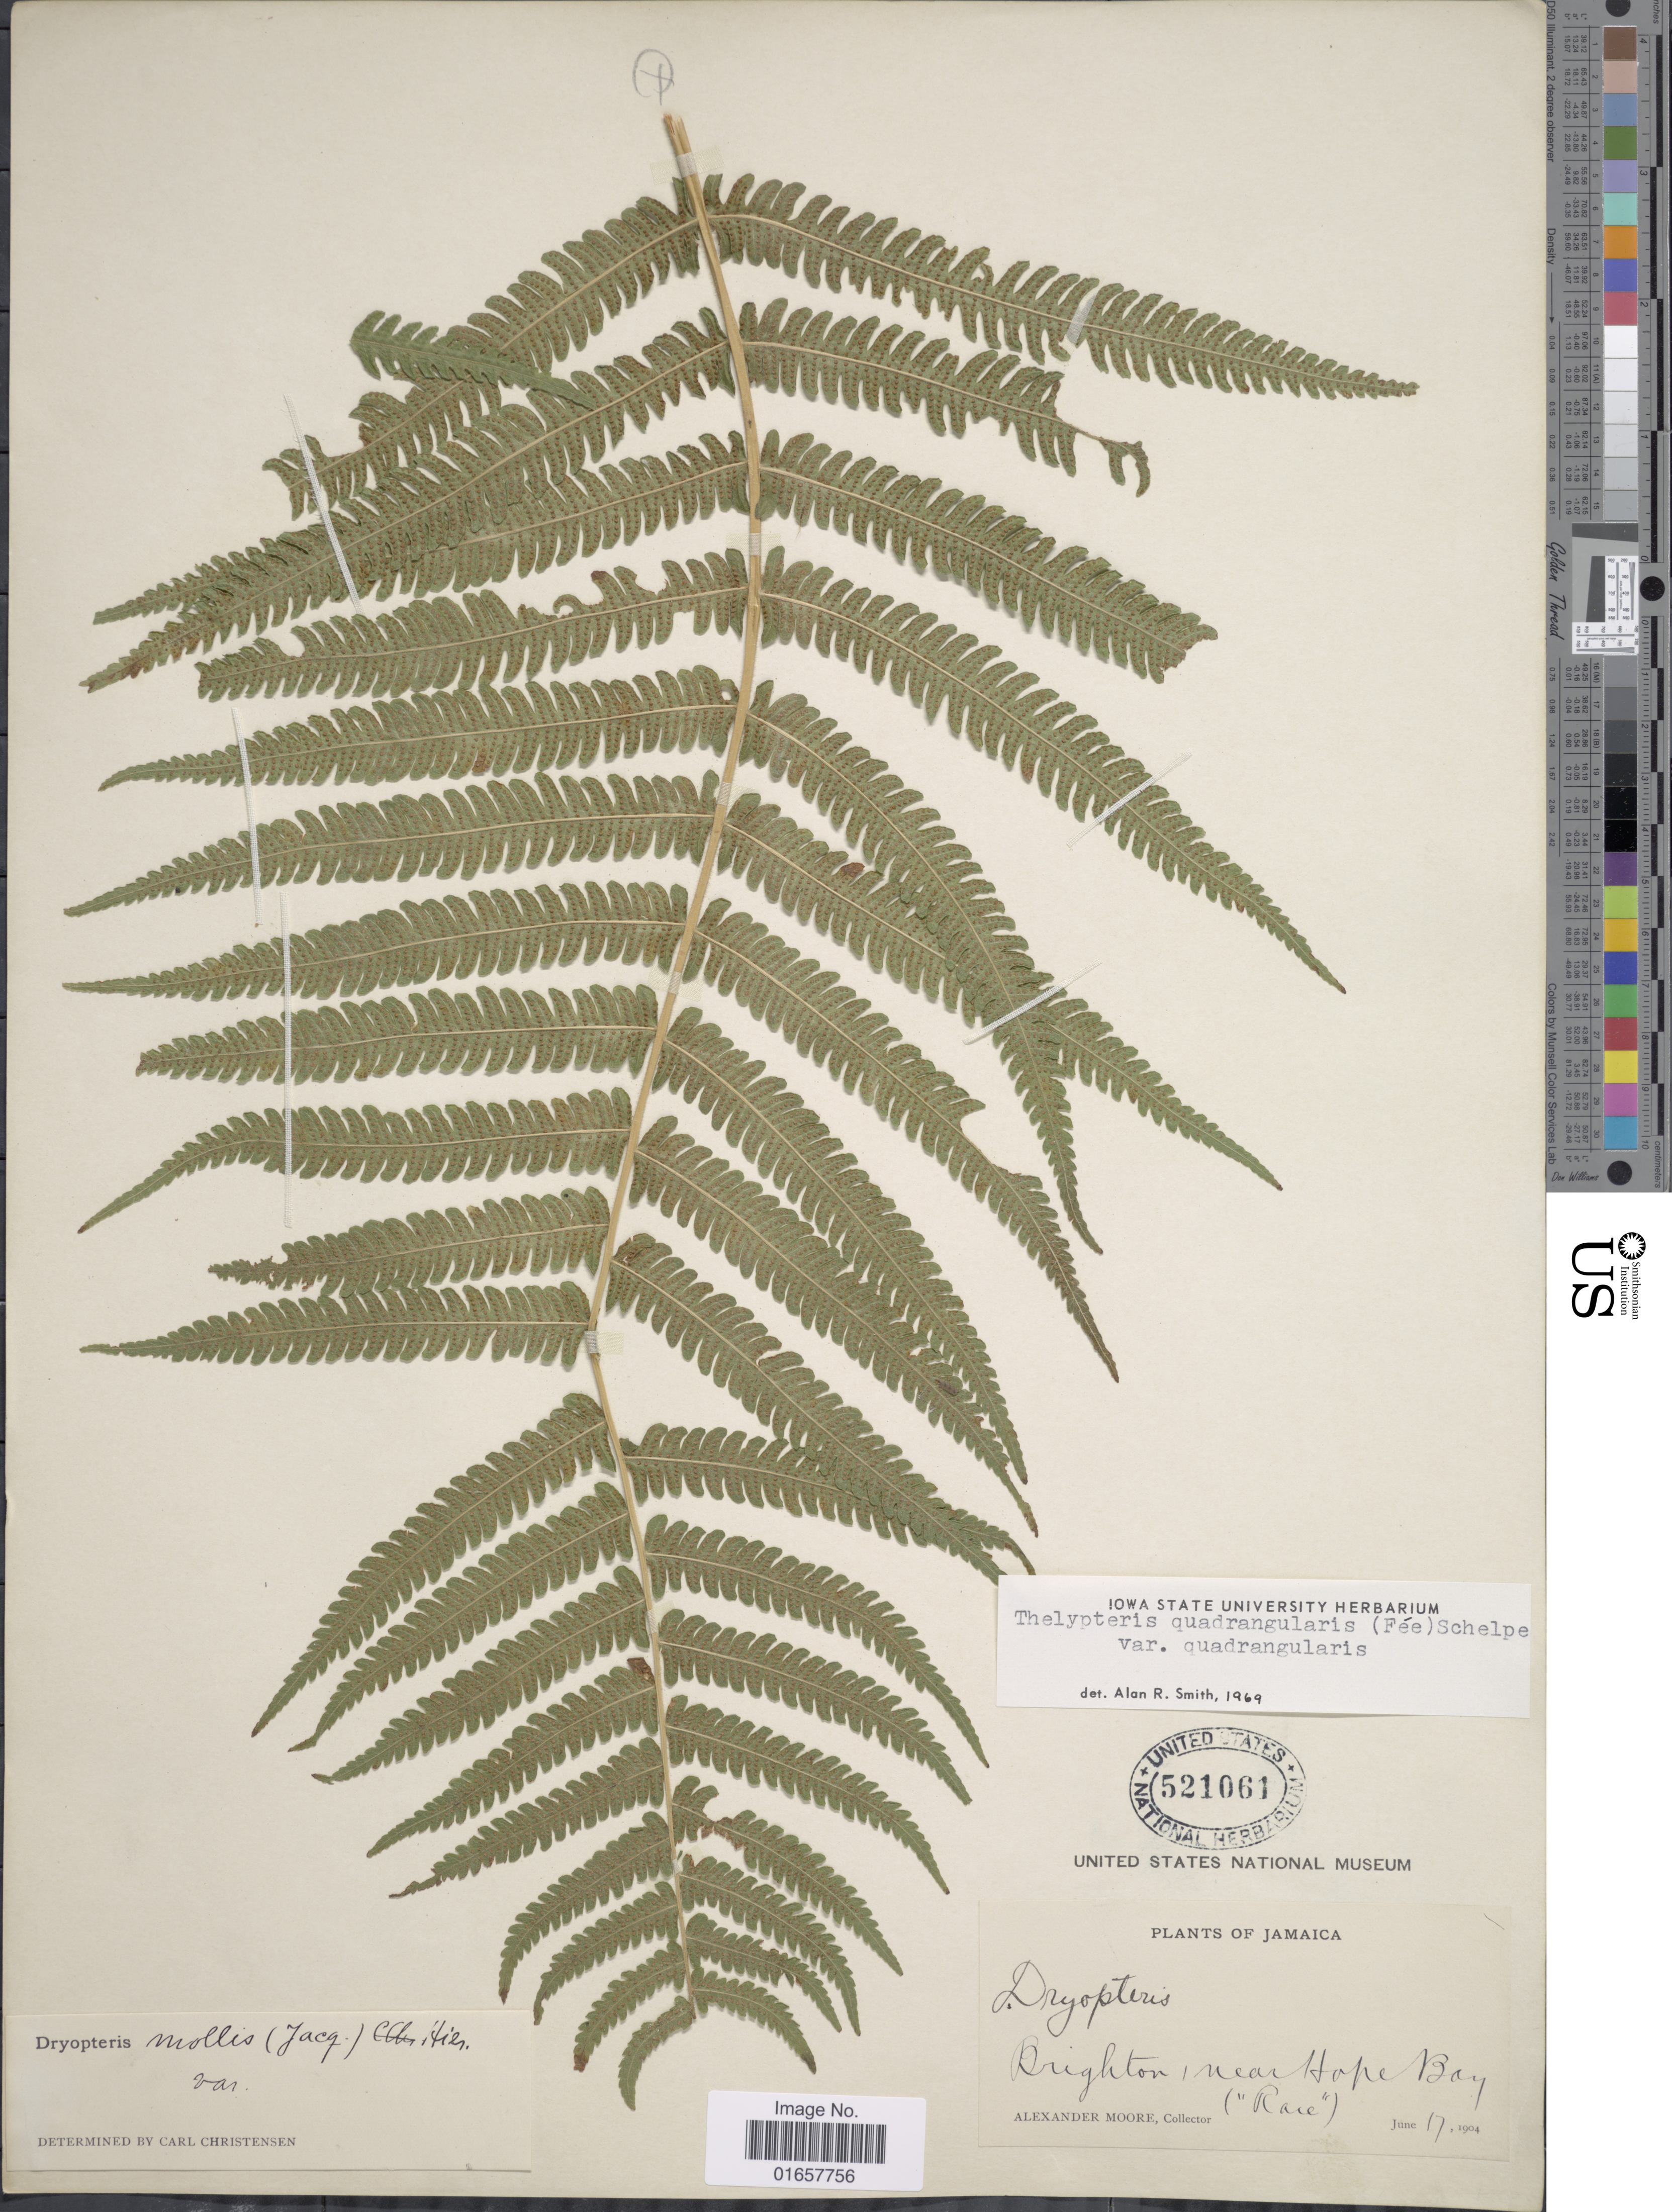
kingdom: Plantae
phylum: Tracheophyta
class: Polypodiopsida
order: Polypodiales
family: Thelypteridaceae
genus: Christella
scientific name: Christella hispidula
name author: (Decne.) Holttum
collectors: A. Moore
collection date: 1904-06-17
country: Jamaica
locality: Jamaica, Brighton, near Hope Bay.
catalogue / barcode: US 521061